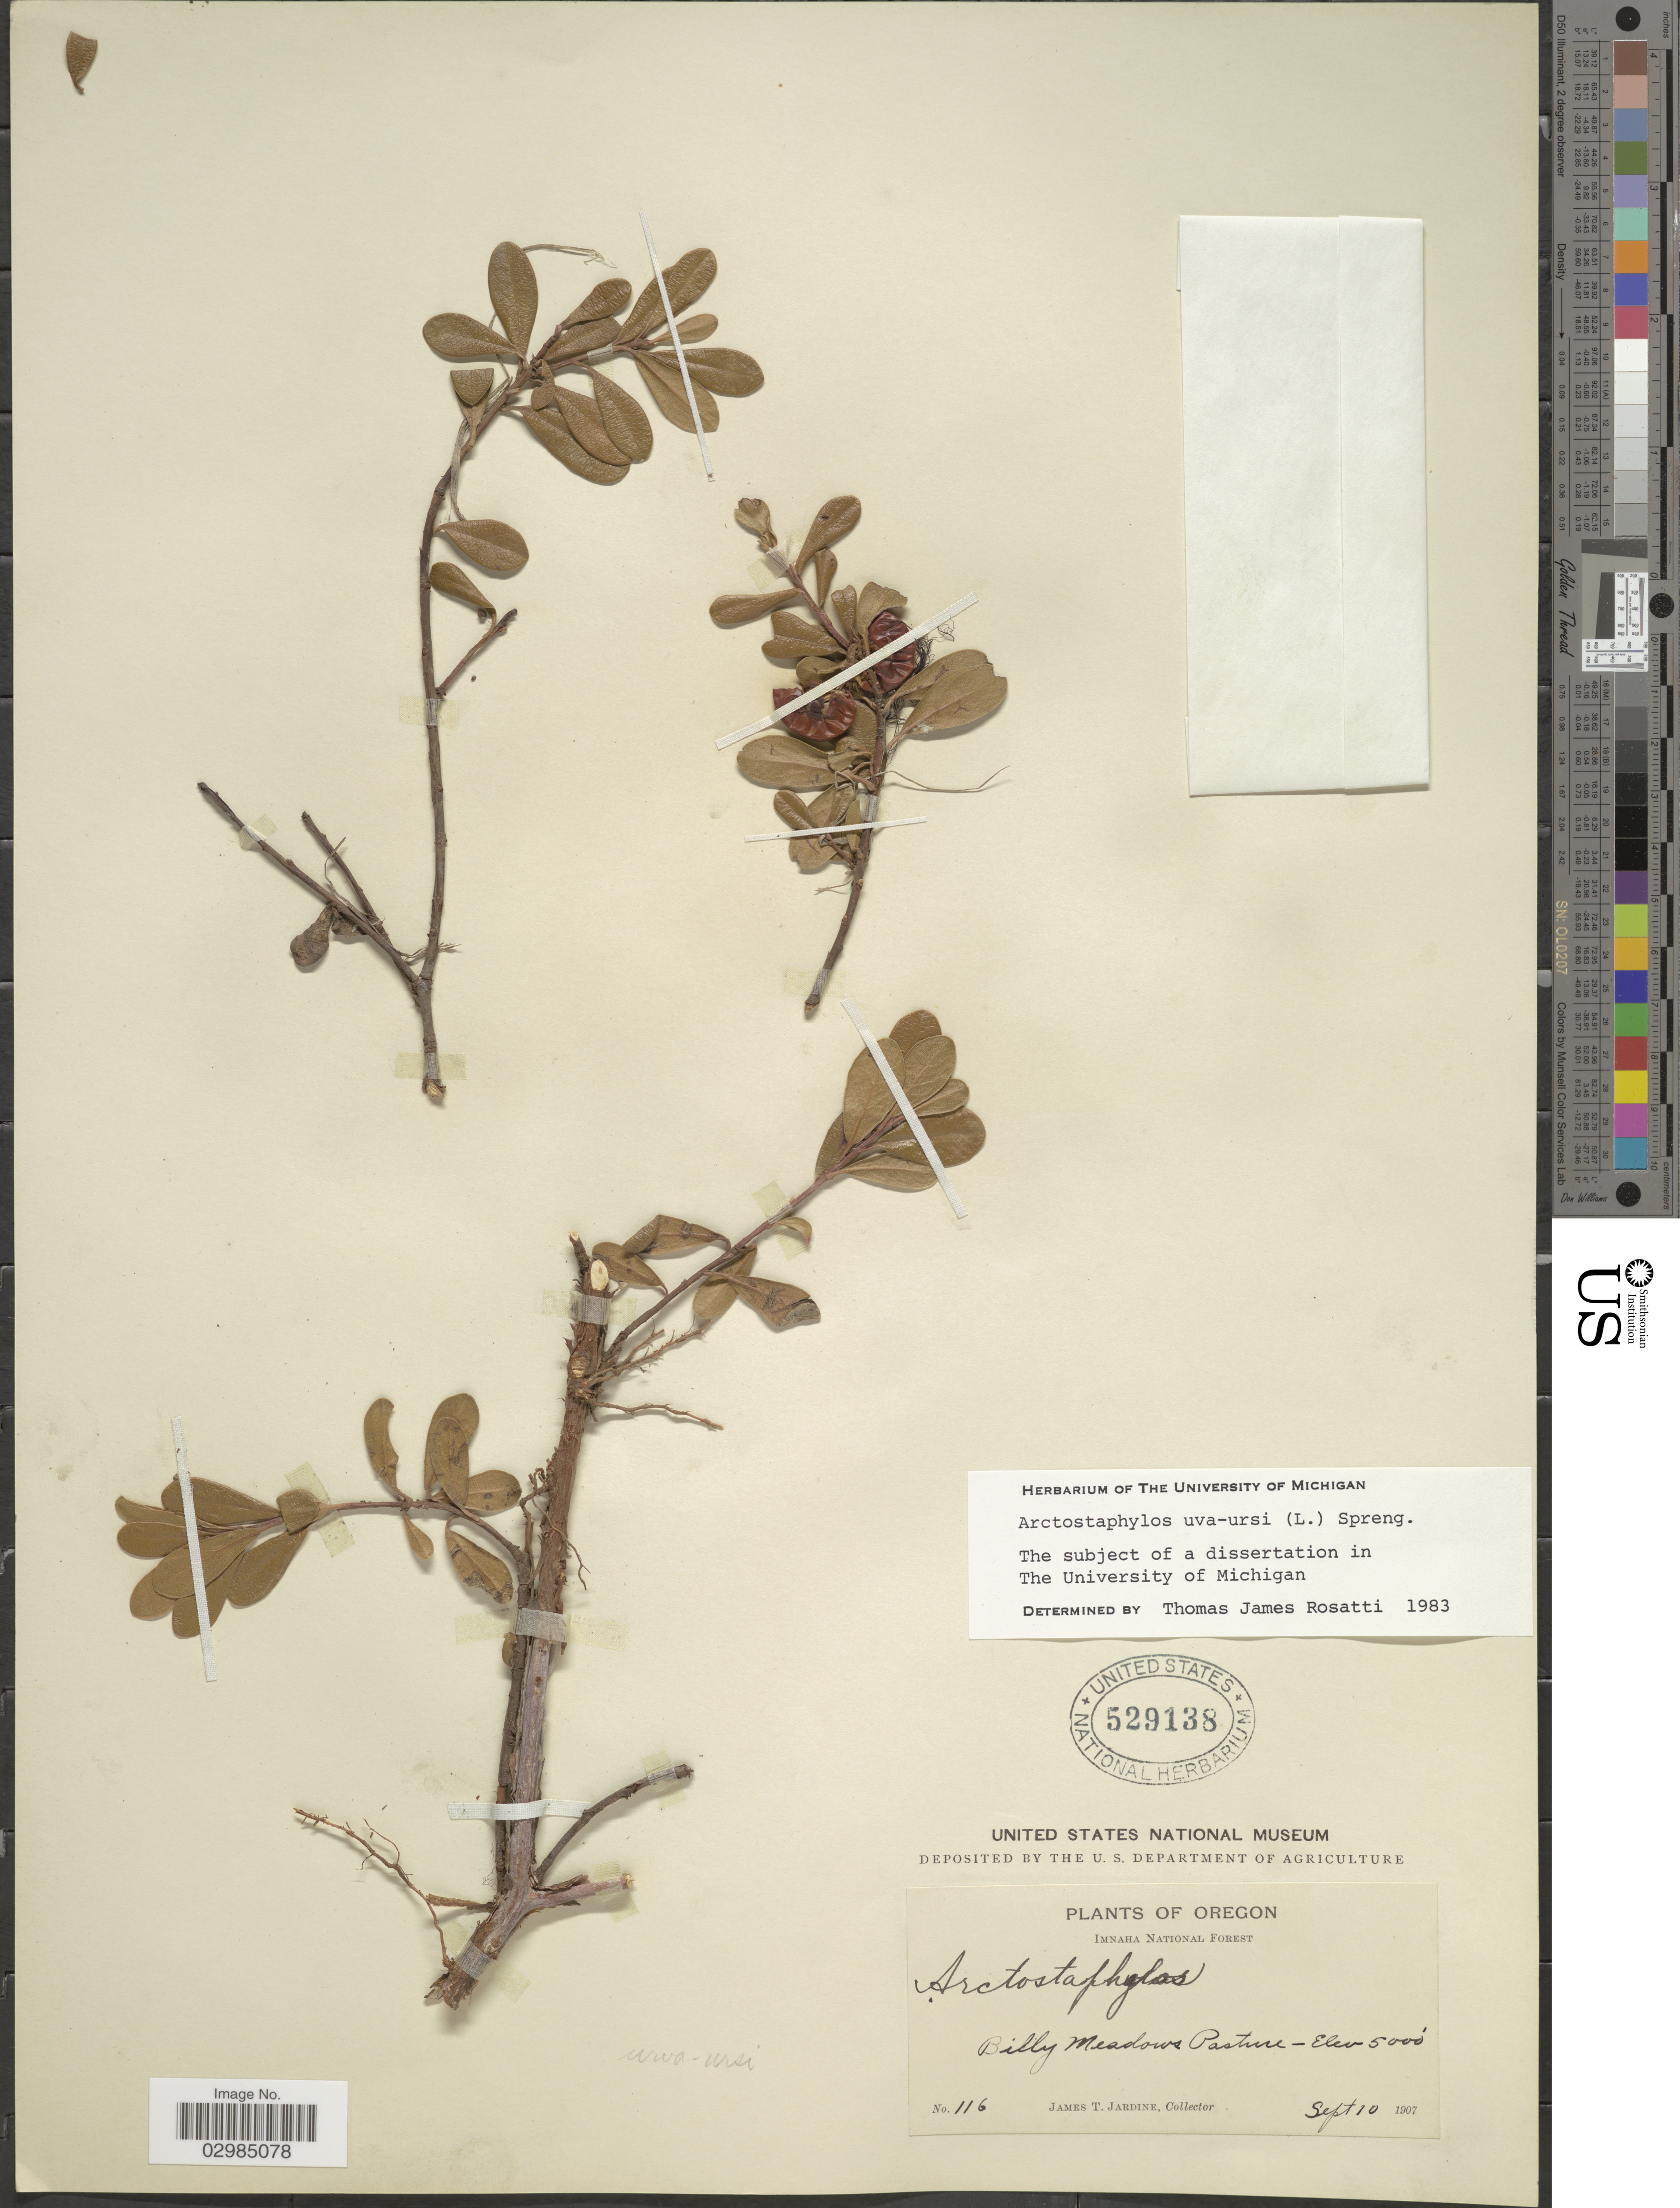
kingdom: Plantae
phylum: Tracheophyta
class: Magnoliopsida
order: Ericales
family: Ericaceae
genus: Arctostaphylos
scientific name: Arctostaphylos uva-ursi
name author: (L.) Spreng.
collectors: J. T. Jardine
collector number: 116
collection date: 1907-09-10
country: United States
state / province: Oregon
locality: Imnaha National Forest. Billy Meadows Pasture.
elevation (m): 1524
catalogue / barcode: US 529138